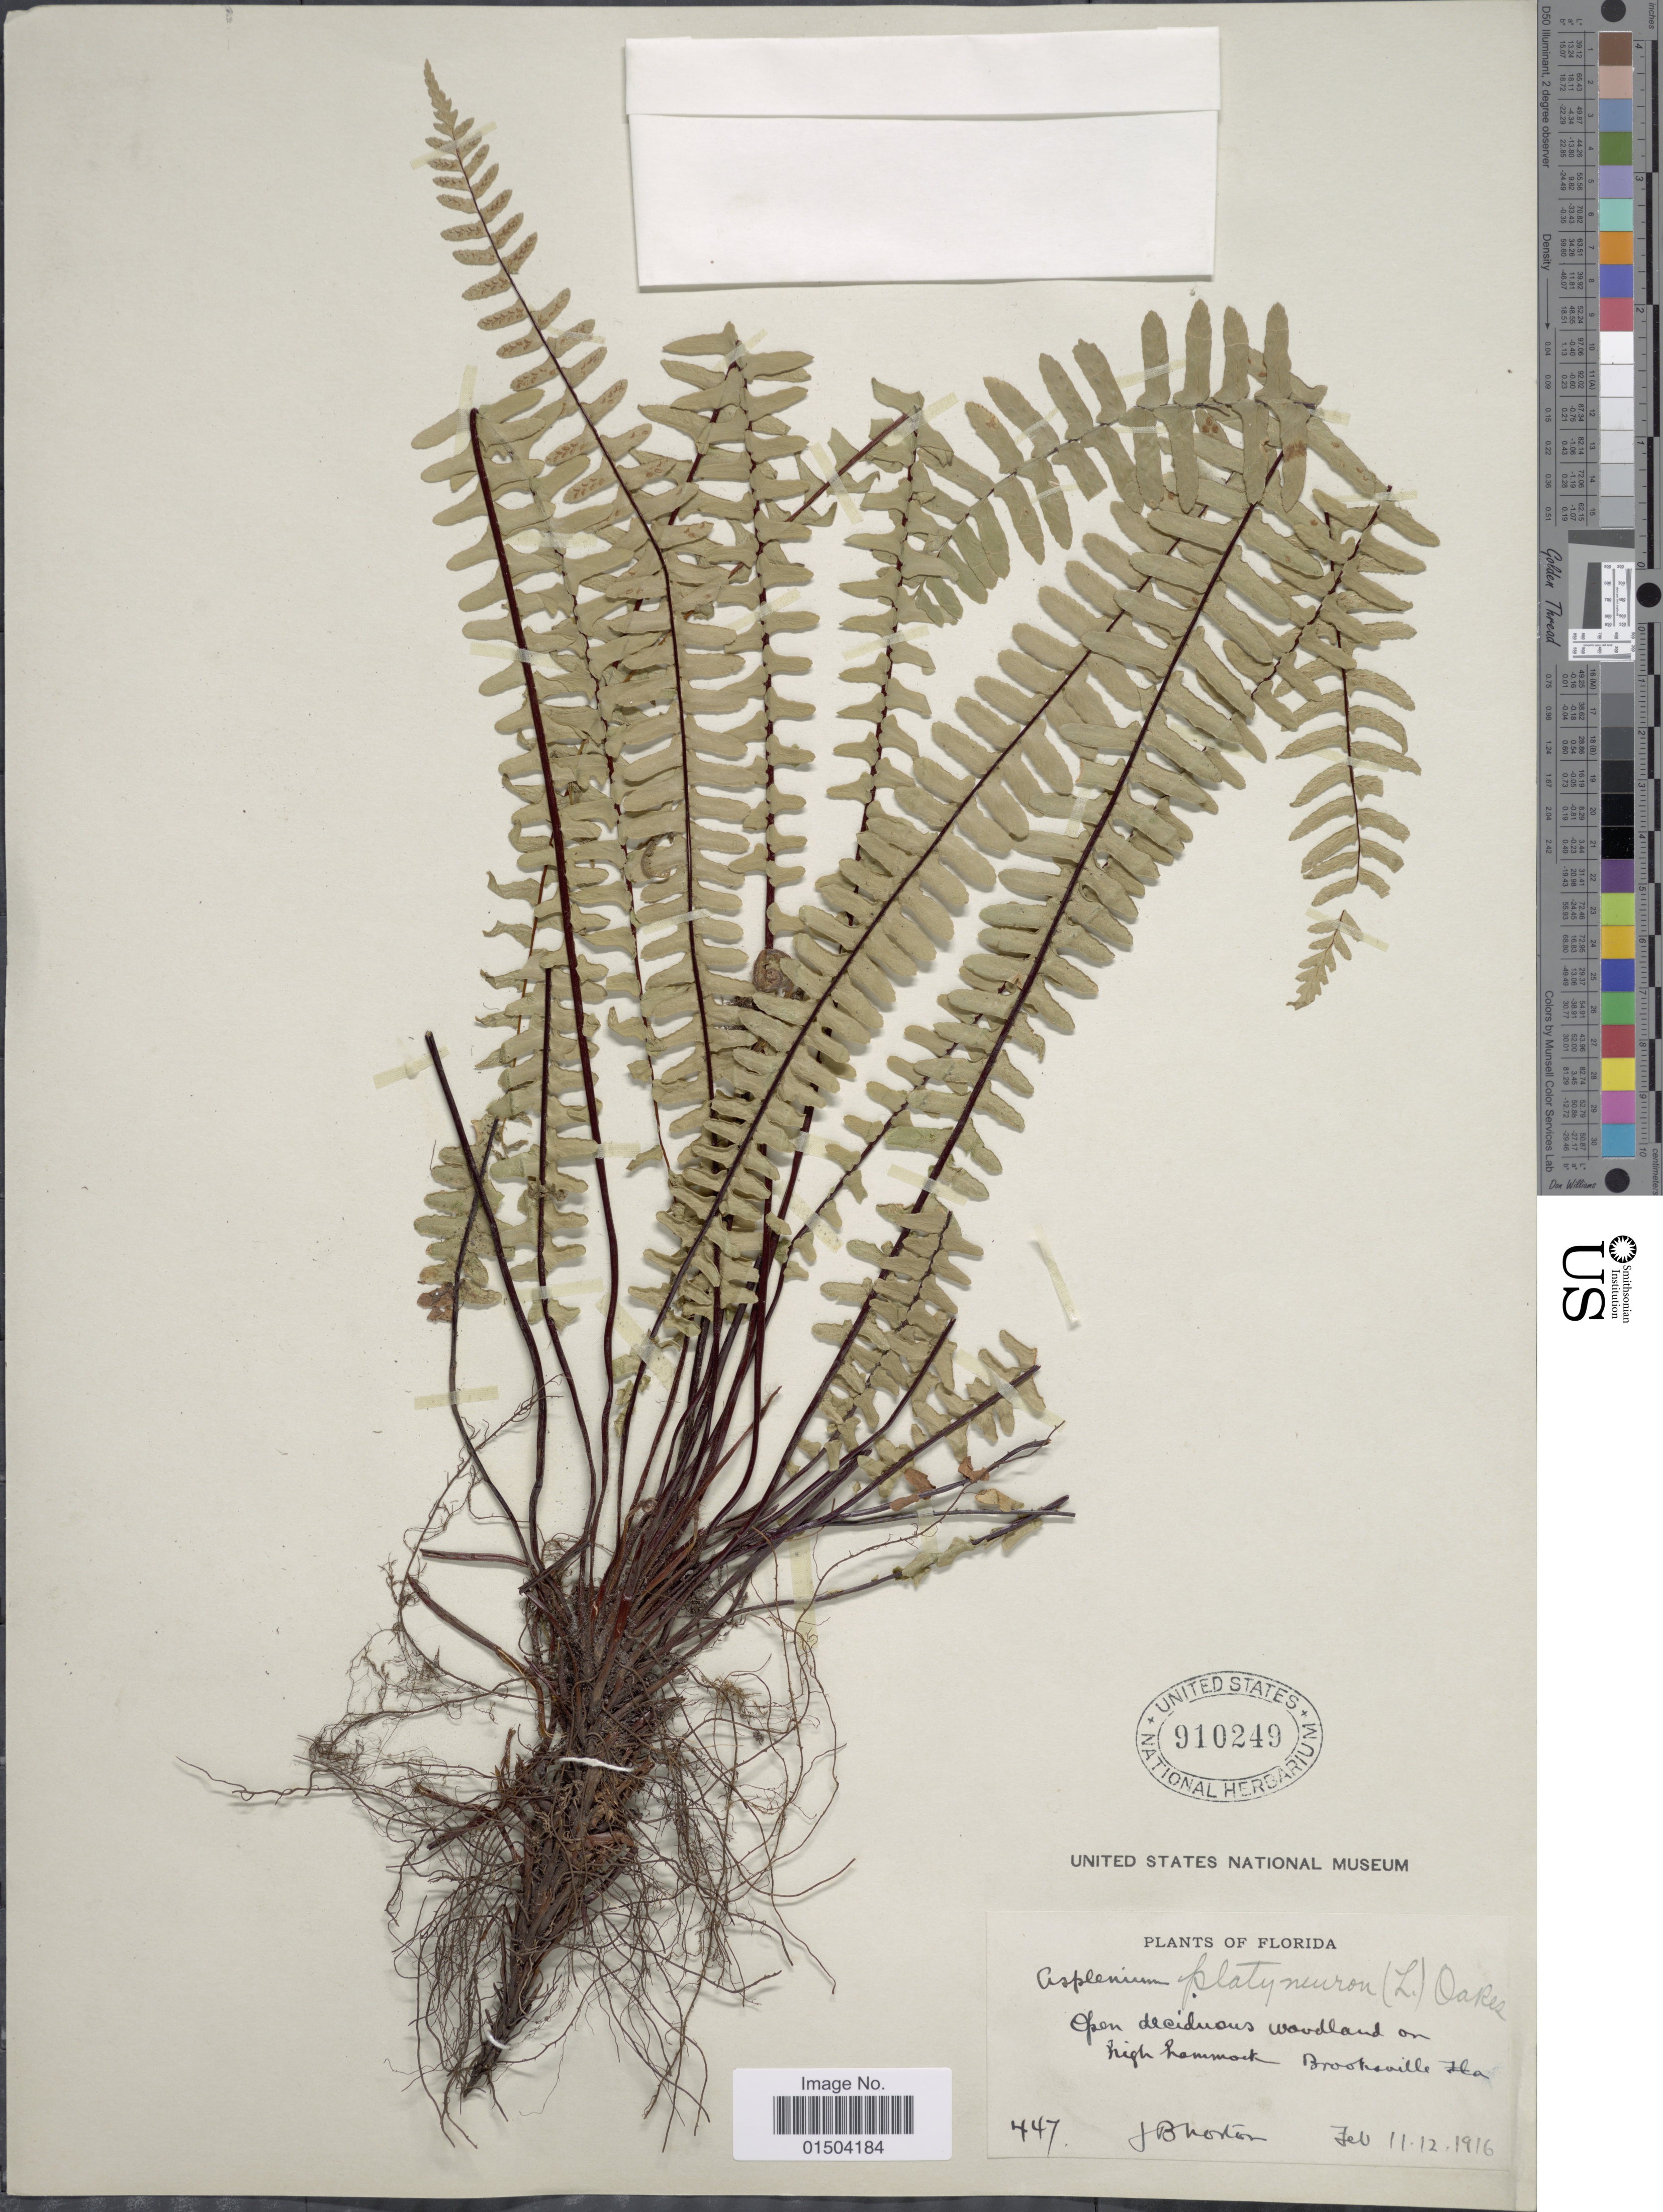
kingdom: Plantae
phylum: Tracheophyta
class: Polypodiopsida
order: Polypodiales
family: Aspleniaceae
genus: Asplenium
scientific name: Asplenium platyneuron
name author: (L.) Britton, Stearns & Poggenb.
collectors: J. B. Norton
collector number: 447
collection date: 1916-02-11/1916-02-12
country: United States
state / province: Florida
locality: Open deciduous woodland on high hammock, Brooksville.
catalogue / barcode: US 910249